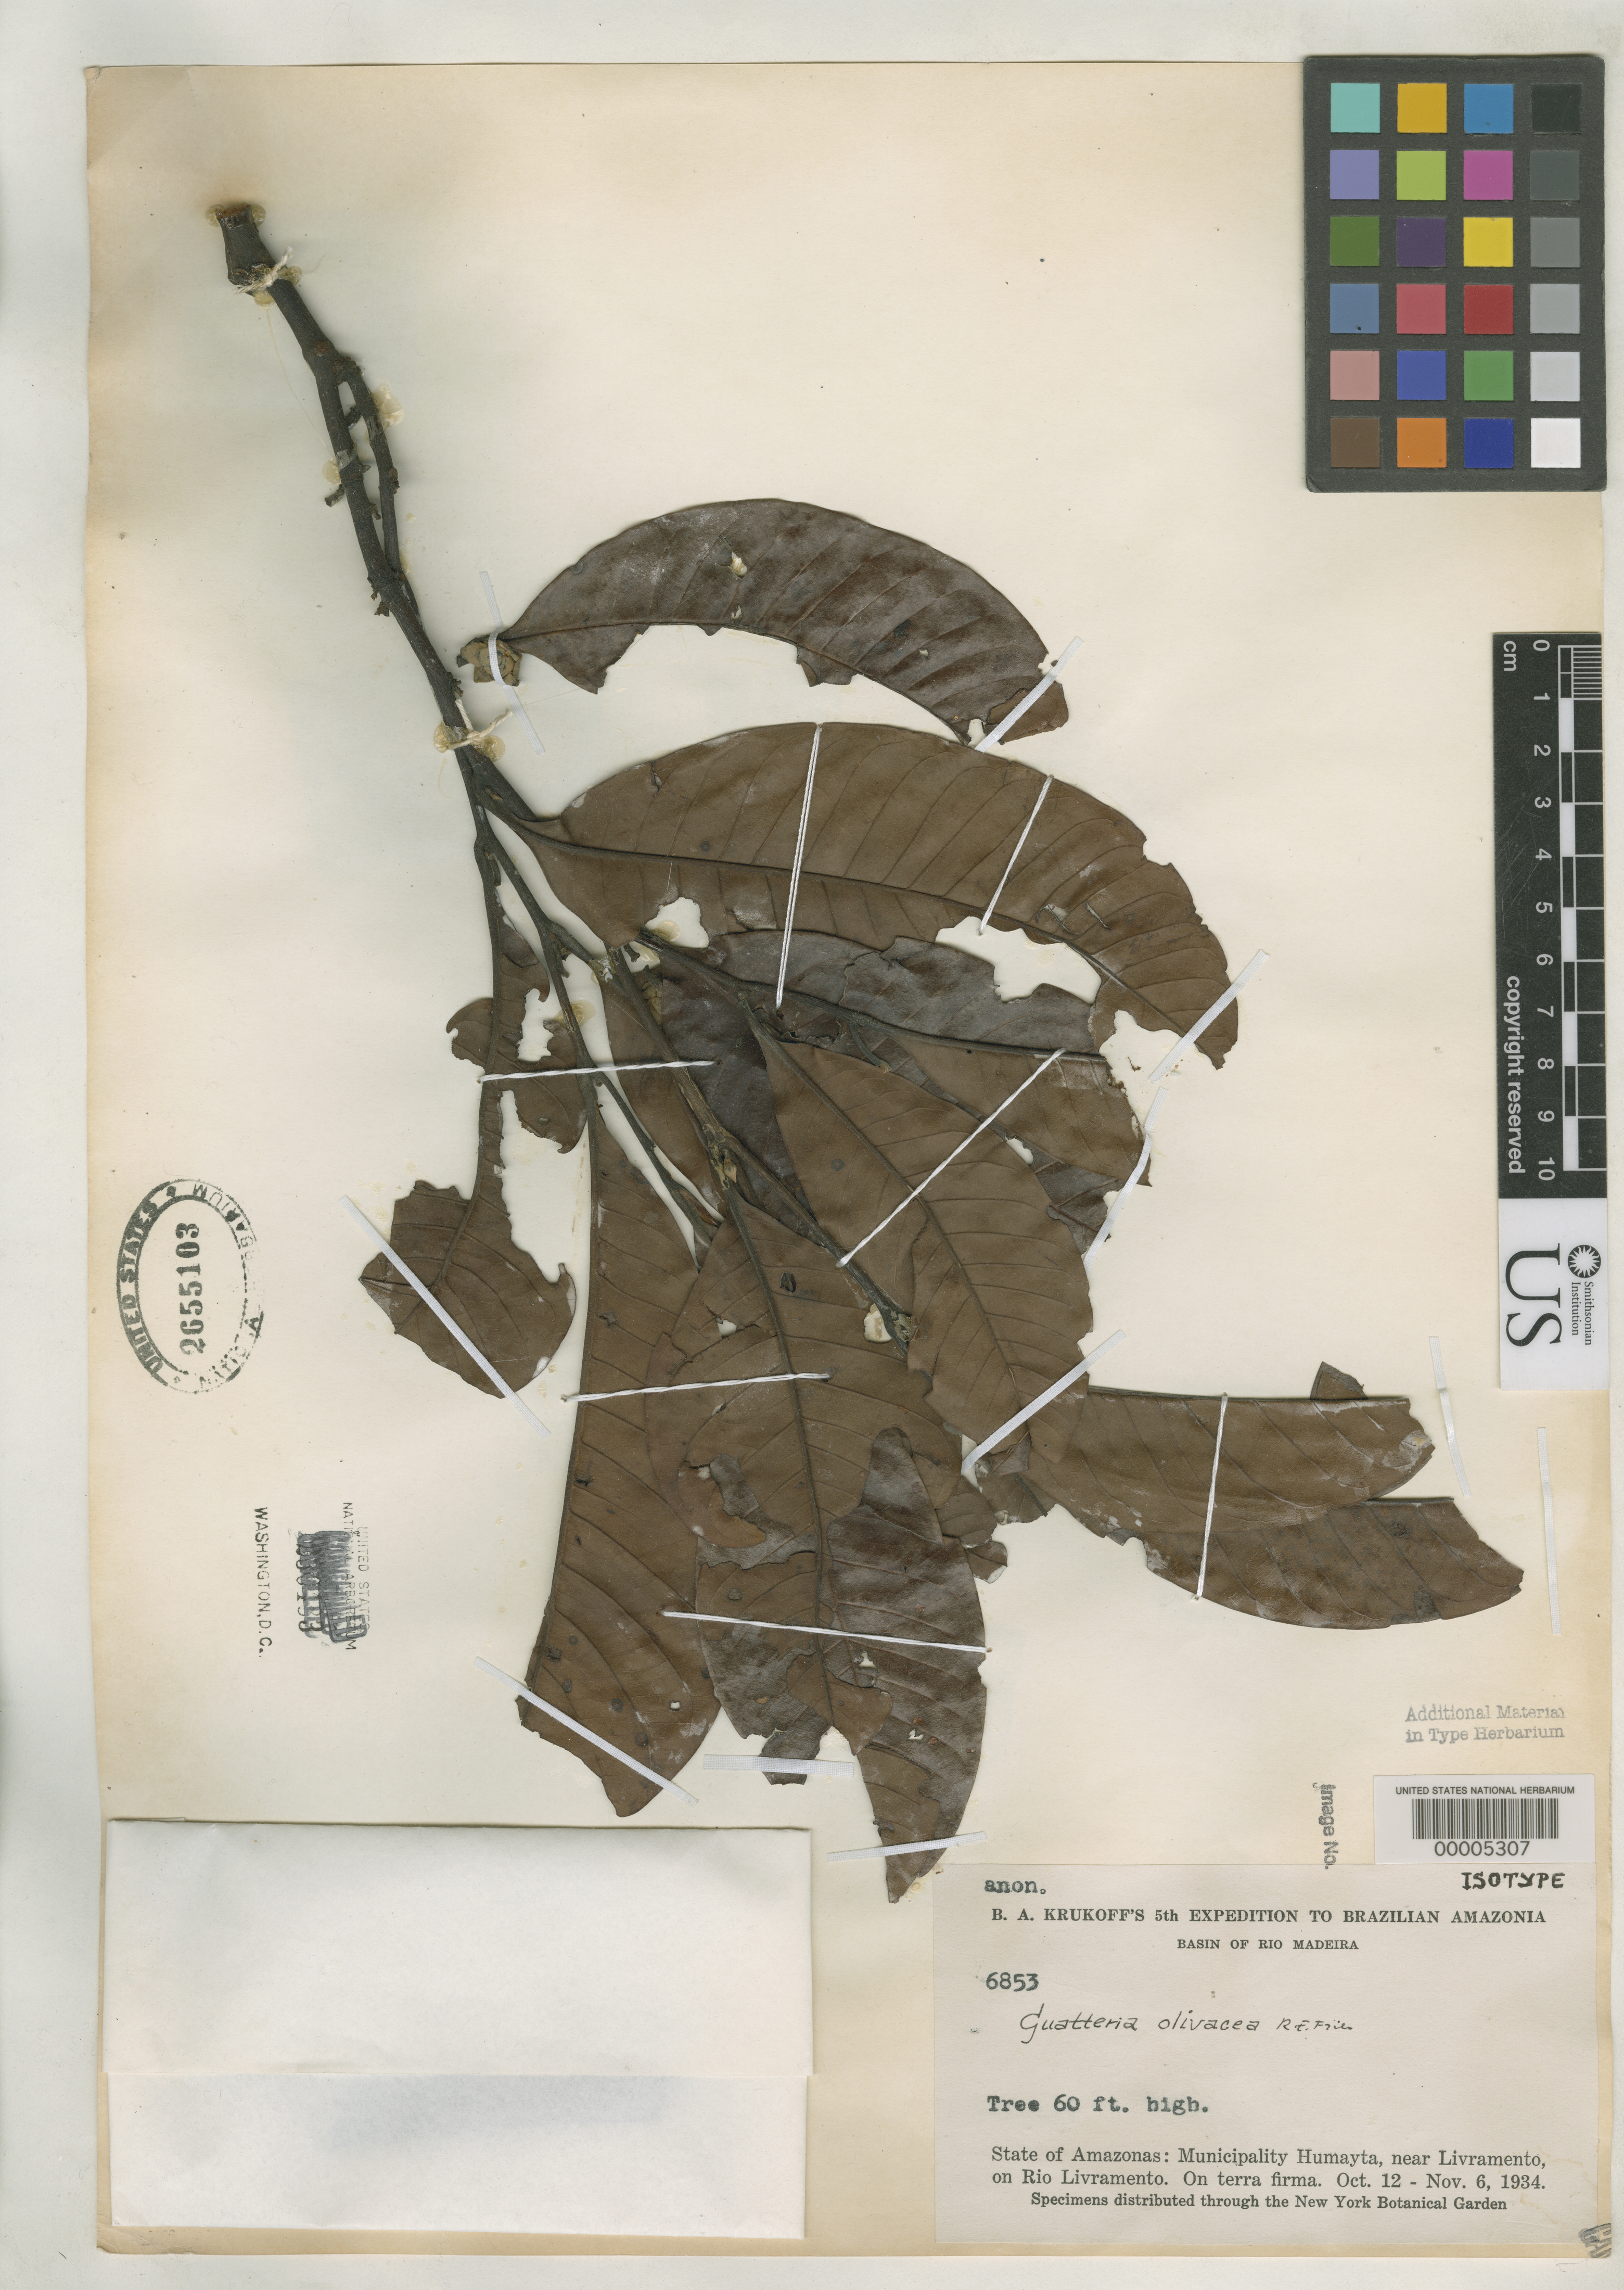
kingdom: Plantae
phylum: Tracheophyta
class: Magnoliopsida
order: Magnoliales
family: Annonaceae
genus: Guatteria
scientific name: Guatteria olivacea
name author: R.E. Fr.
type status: Isotype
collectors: B. A. Krukoff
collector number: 6853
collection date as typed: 12 Oct 1934 to 06 Nov 1934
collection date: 1934-10-12/1934-11-06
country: Brazil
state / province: Amazonas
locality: Humayta, near Livramento, on Río Livramento.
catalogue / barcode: US 2655103